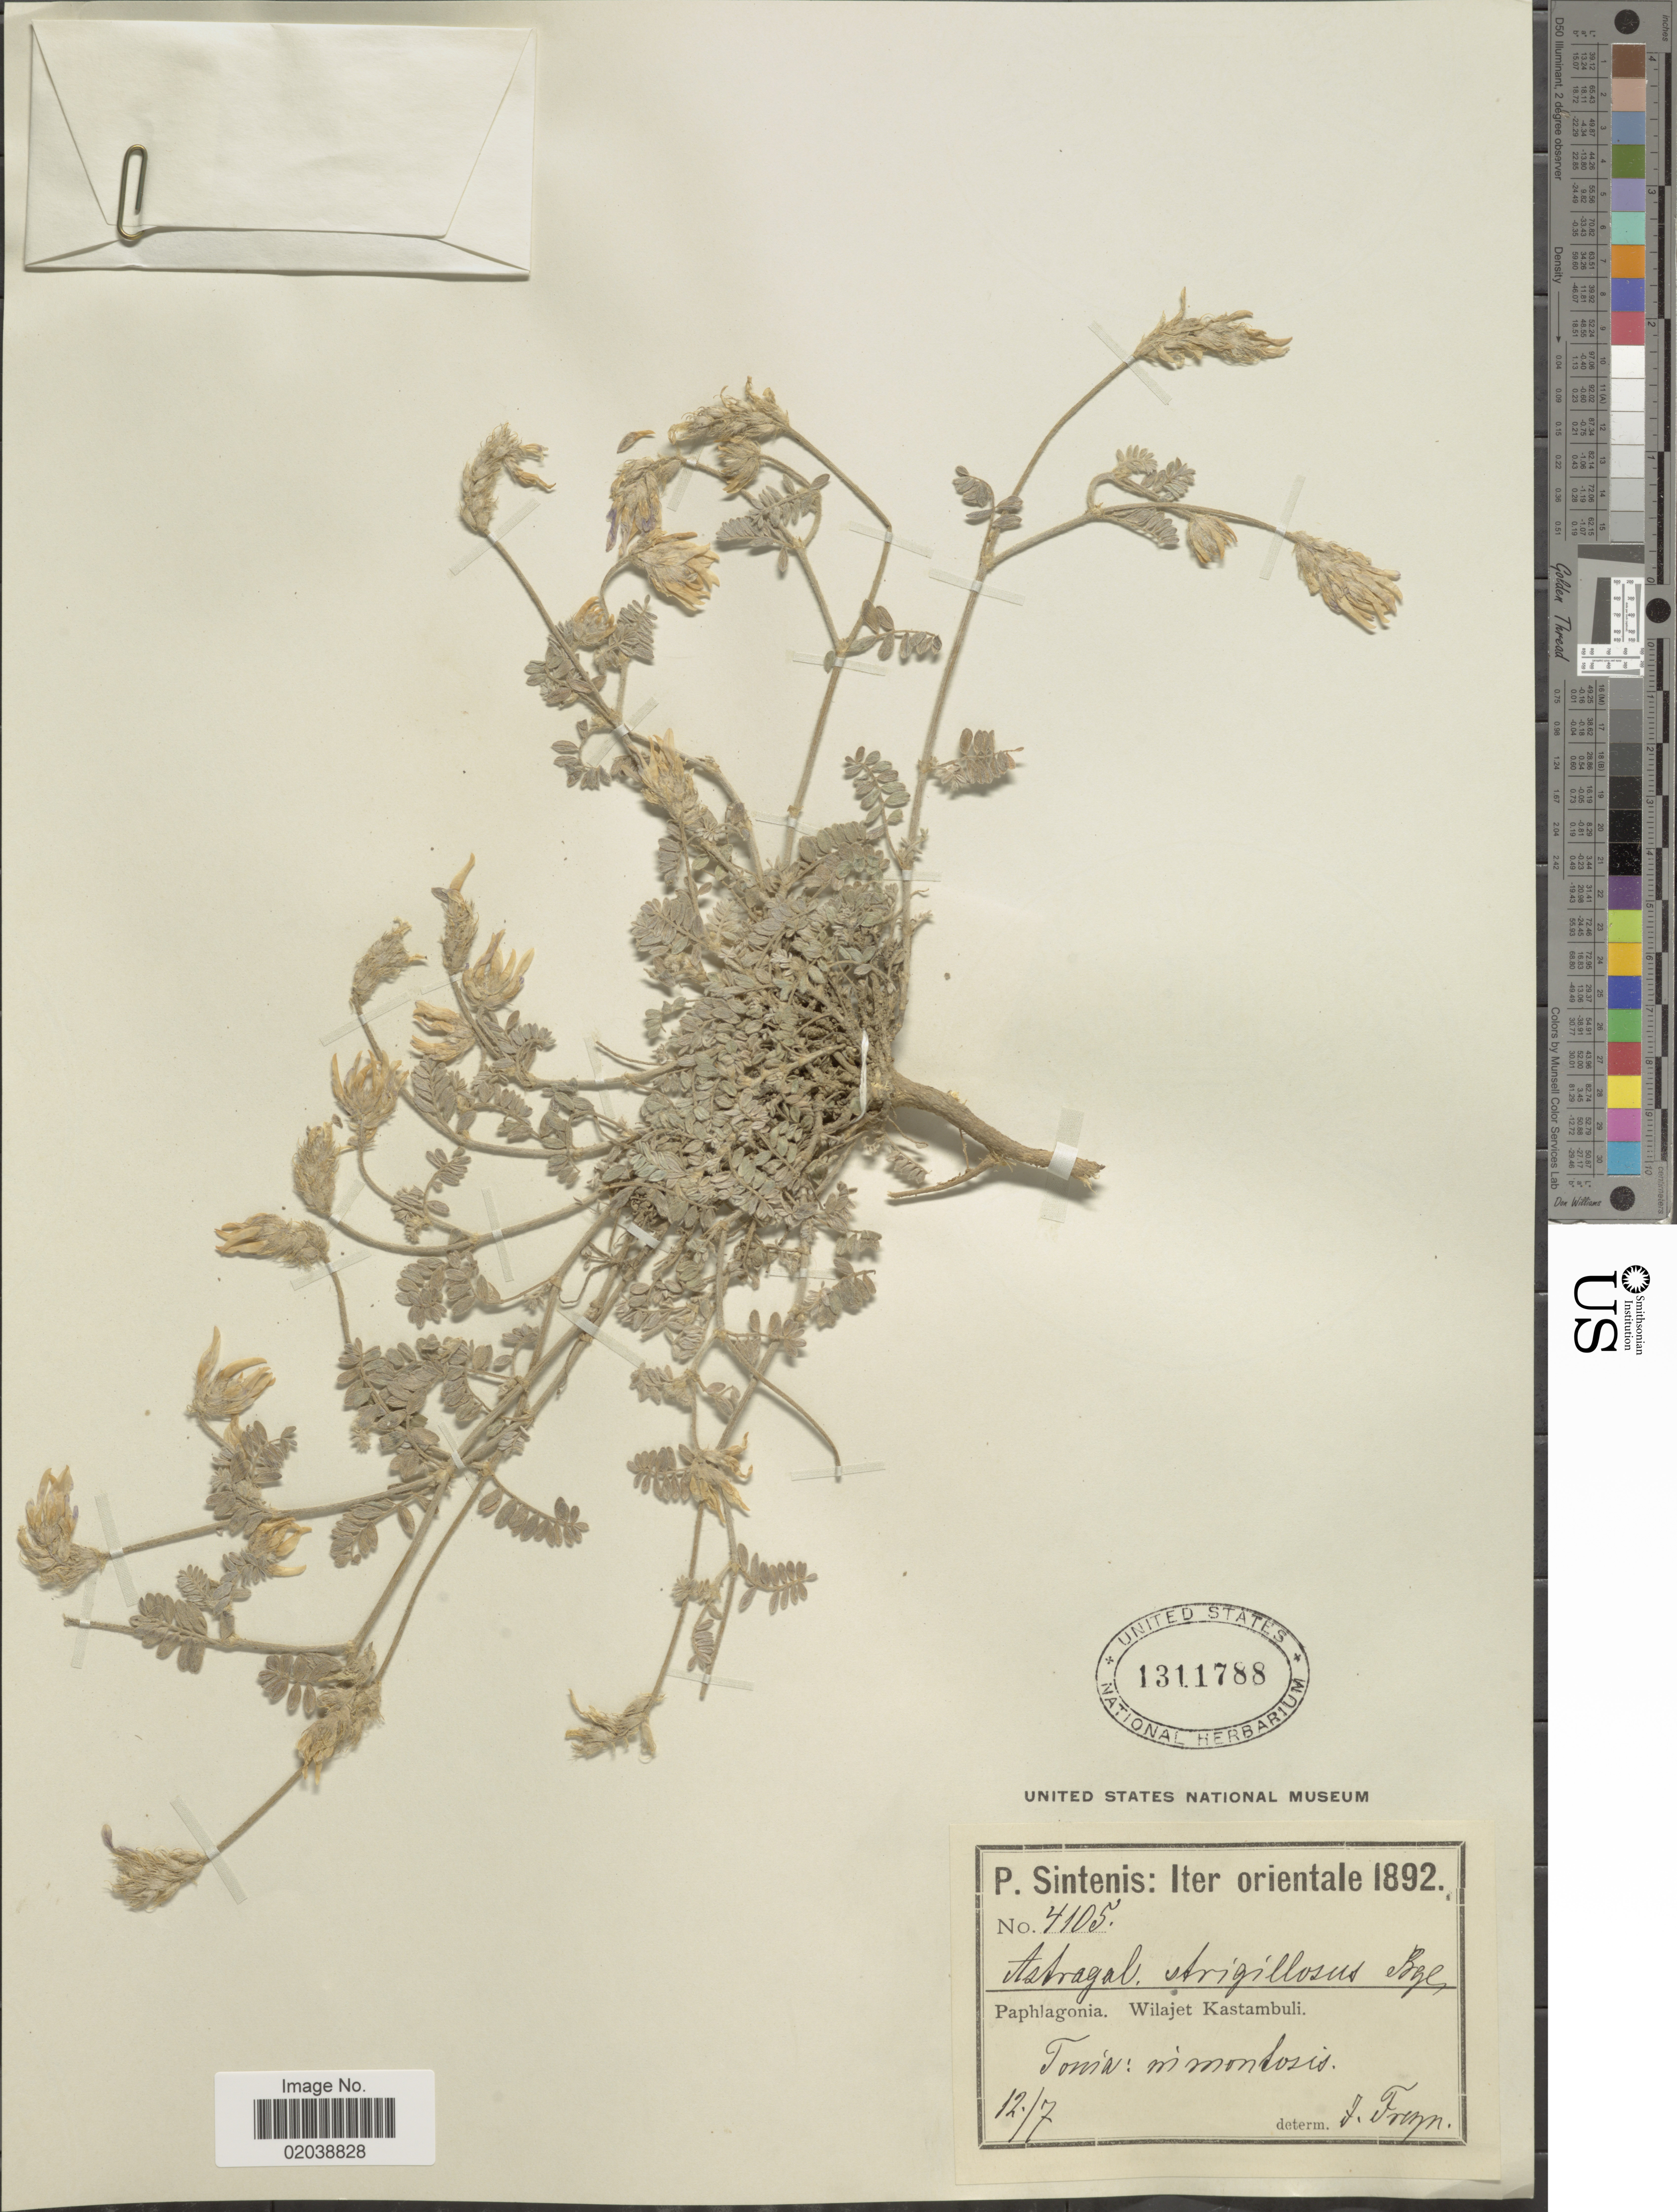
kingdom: Plantae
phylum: Tracheophyta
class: Magnoliopsida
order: Fabales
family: Fabaceae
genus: Astragalus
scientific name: Astragalus strigillosus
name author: Bunge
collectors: P. Sintenis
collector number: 4105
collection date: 1892-07-12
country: Turkey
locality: Paphlagonia, Wilajet Kastambuli, Tossia: in montosis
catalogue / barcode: US 1311788